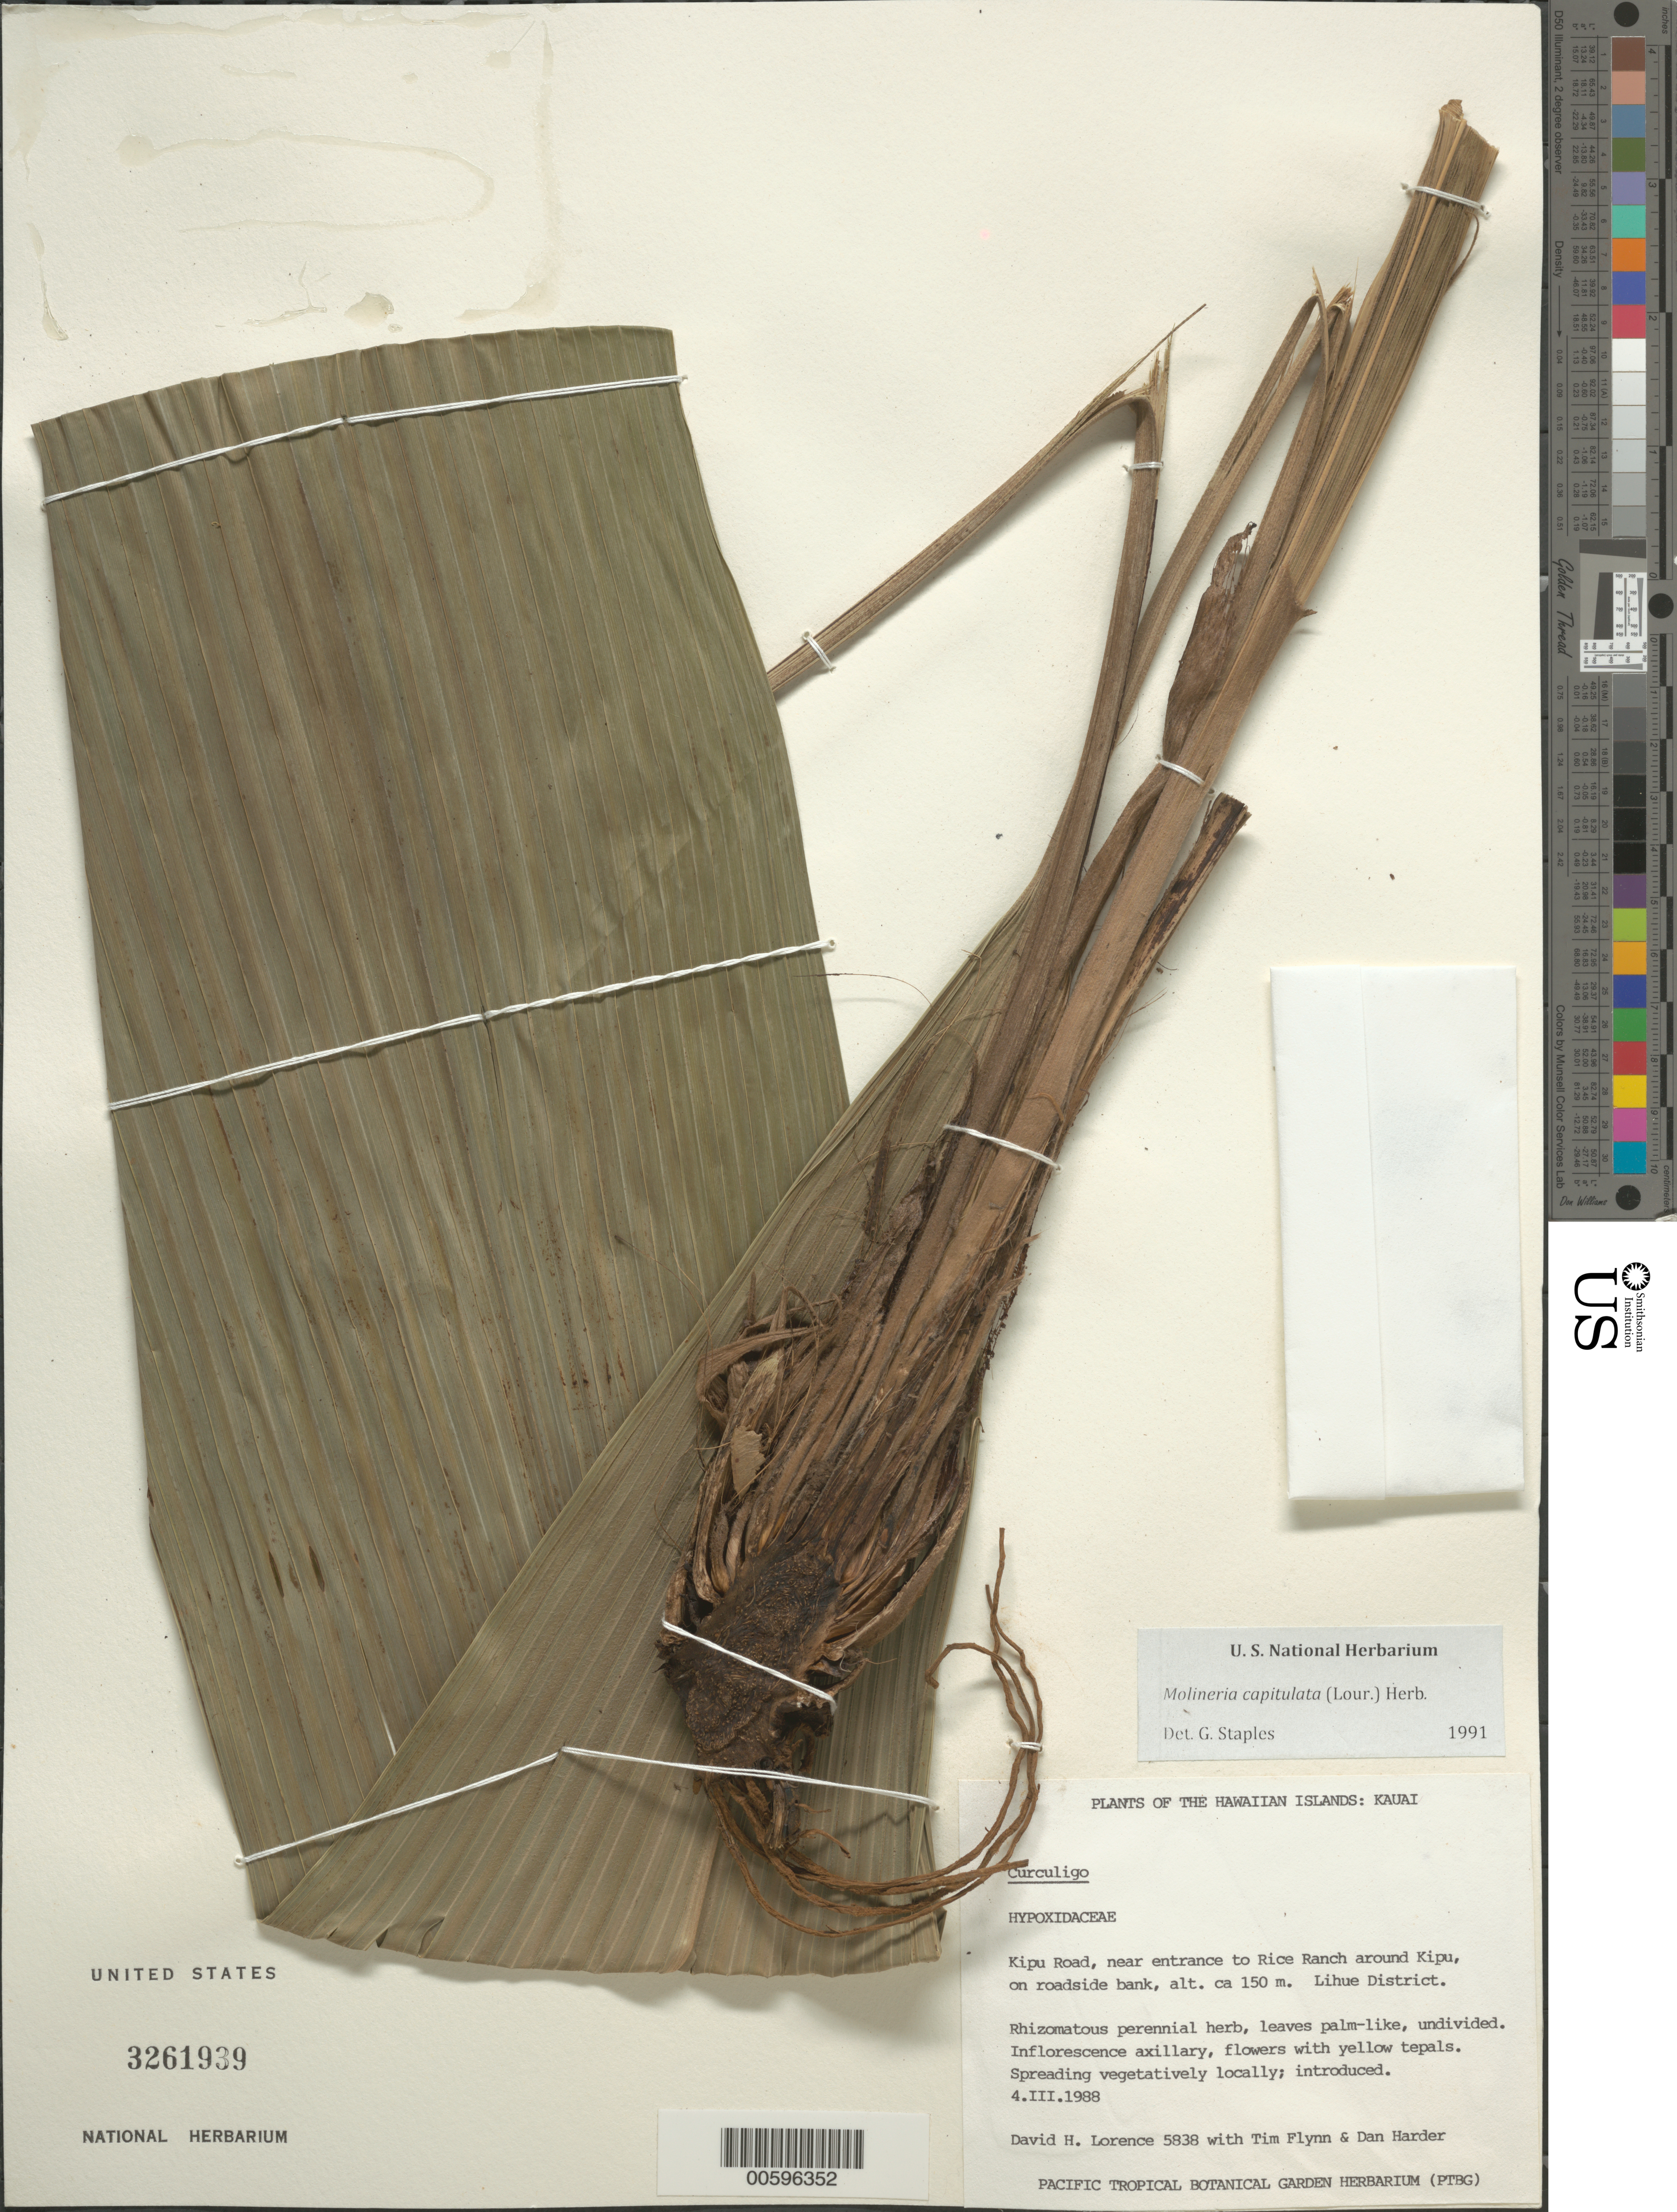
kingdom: Plantae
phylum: Tracheophyta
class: Liliopsida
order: Asparagales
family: Hypoxidaceae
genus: Curculigo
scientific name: Curculigo capitulata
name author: (Lour.) Kuntze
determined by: Wagner, W. L., (BOT), Smithsonian Institution - National Museum of Natural History (UNITED STATES)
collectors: D. Lorence, T. W. Flynn & D. Harder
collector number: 5838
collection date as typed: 4 Mar 1988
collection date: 1988-03-04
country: United States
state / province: Hawaii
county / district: Kaui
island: Kaua'i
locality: Kipu Rd, near entrance to Rice Ranch around Kipu, Lihue Dist.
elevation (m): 150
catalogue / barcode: US 3261939